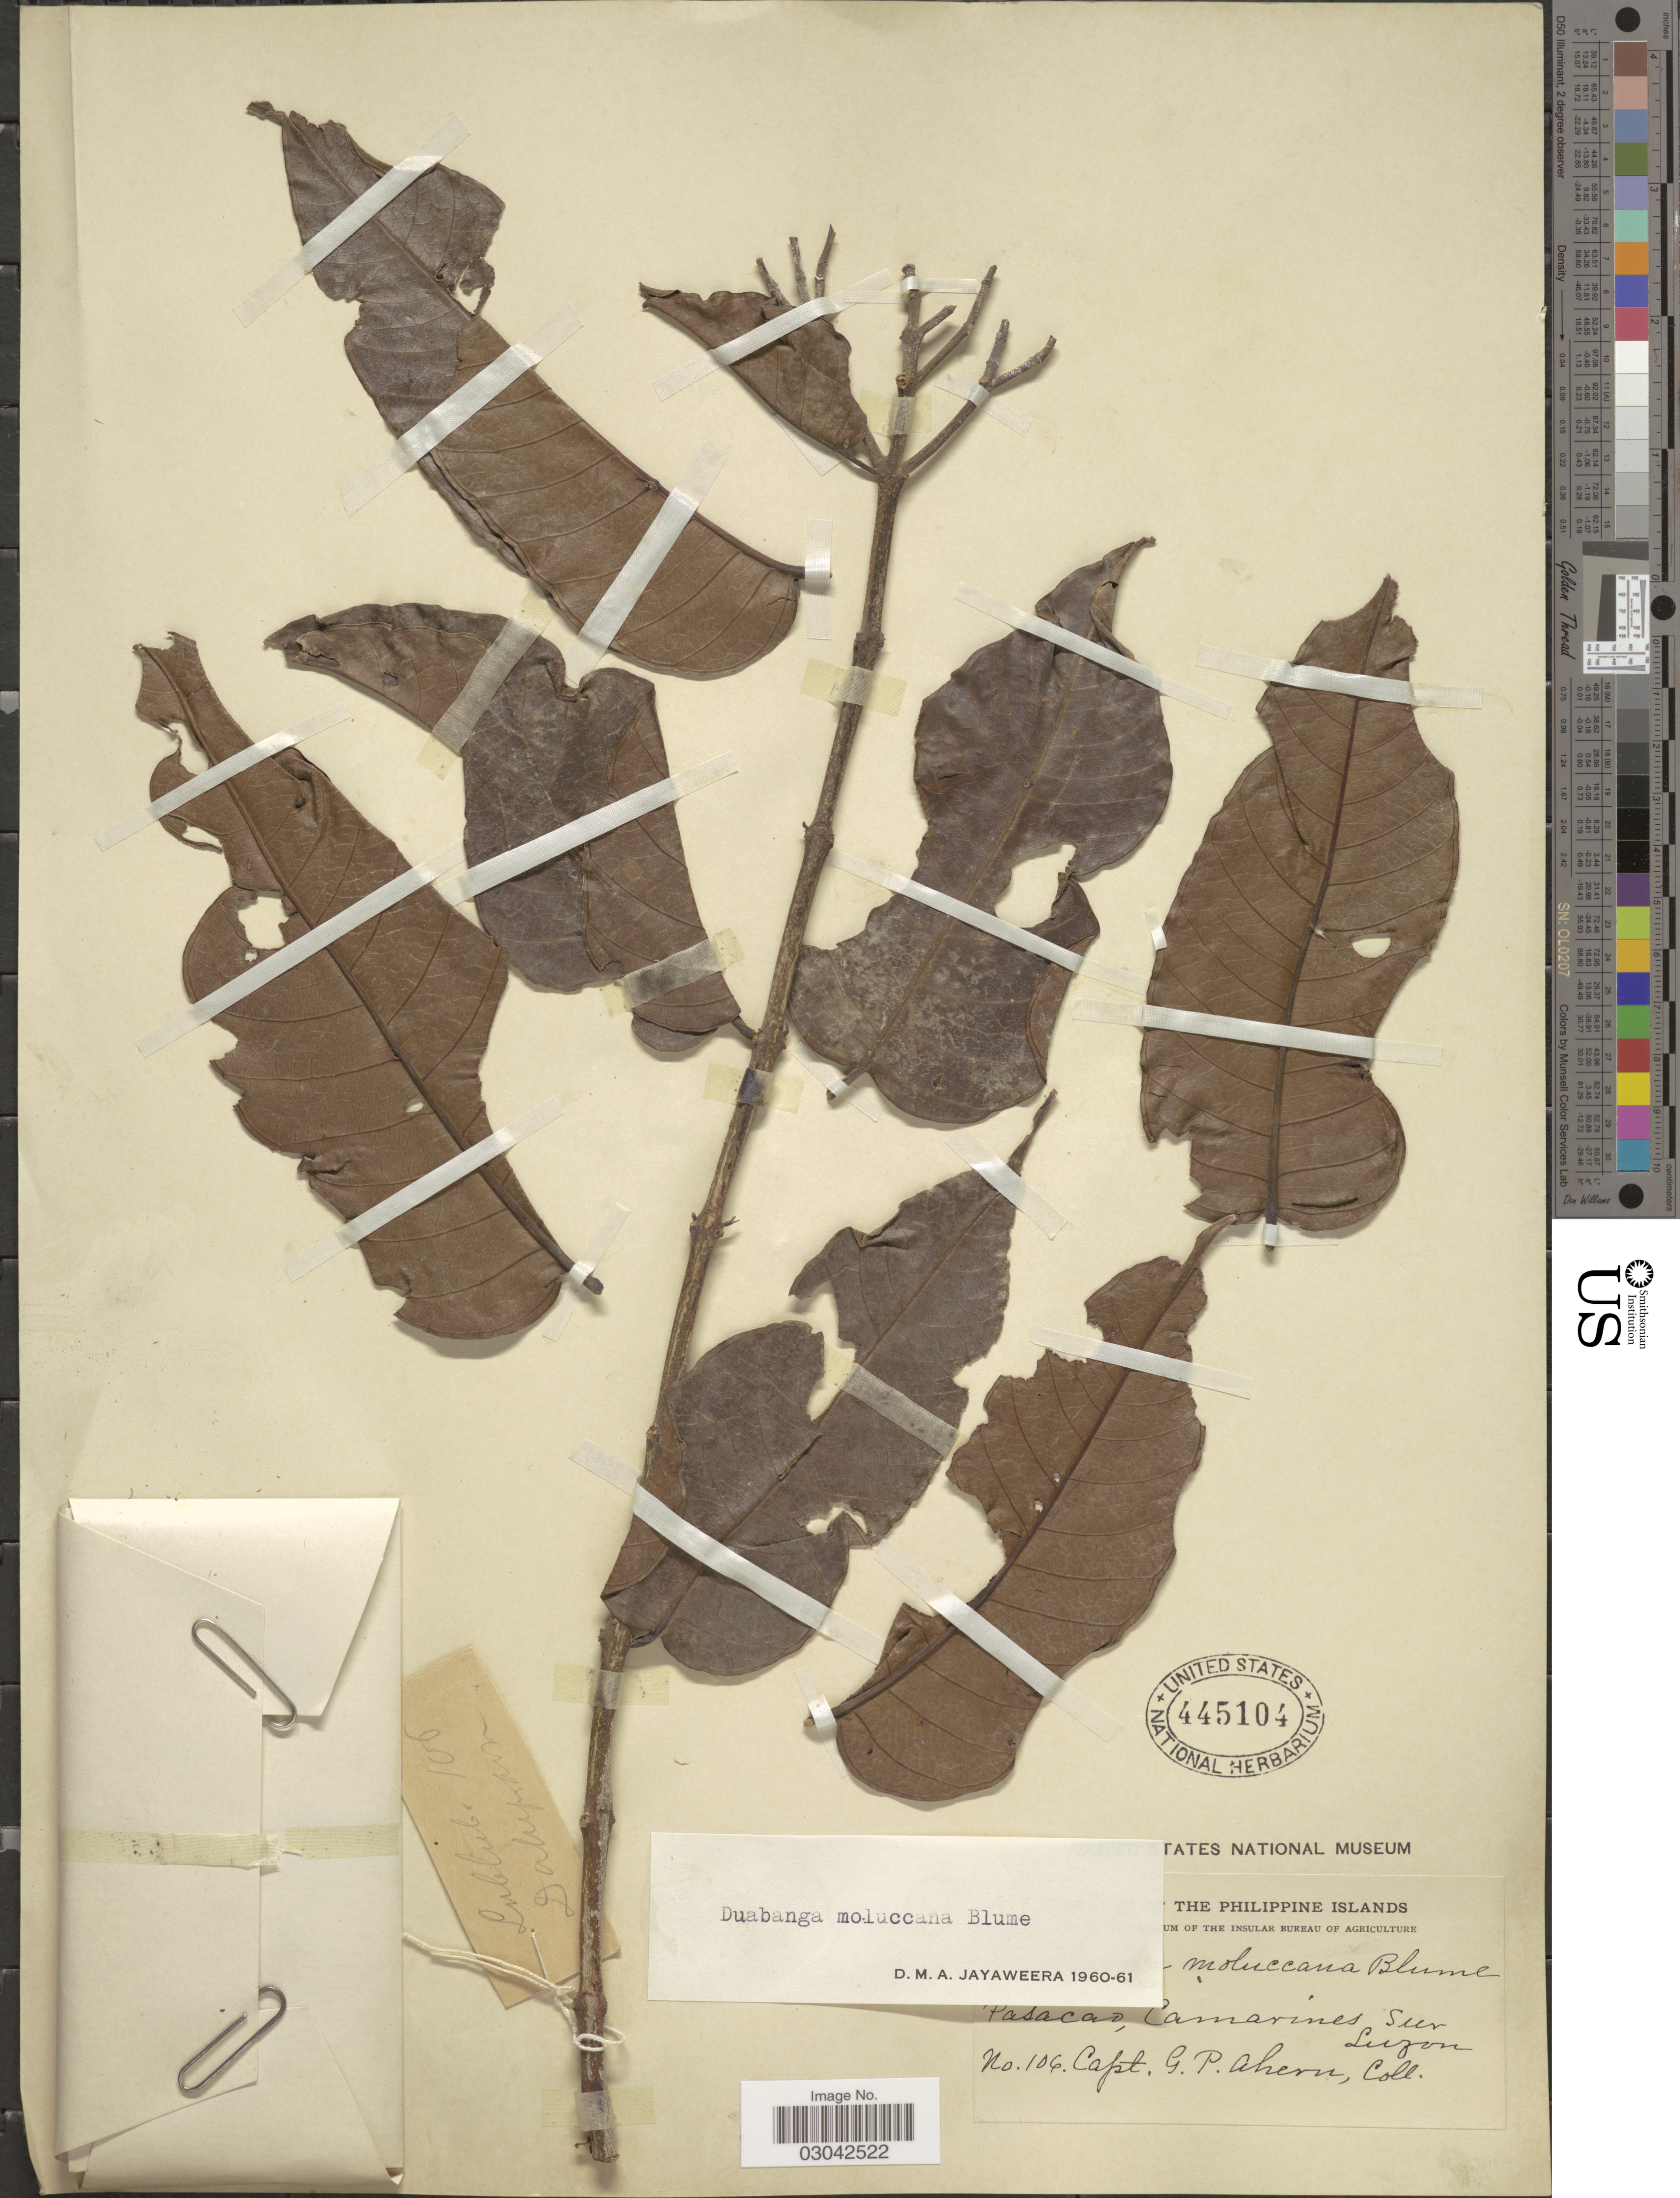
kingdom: Plantae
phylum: Tracheophyta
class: Magnoliopsida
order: Myrtales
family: Lythraceae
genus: Duabanga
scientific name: Duabanga moluccana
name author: Blume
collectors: G. Ahern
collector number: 106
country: Philippines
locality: Pasacao, Camarines Sur, Luzon.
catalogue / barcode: US 445104